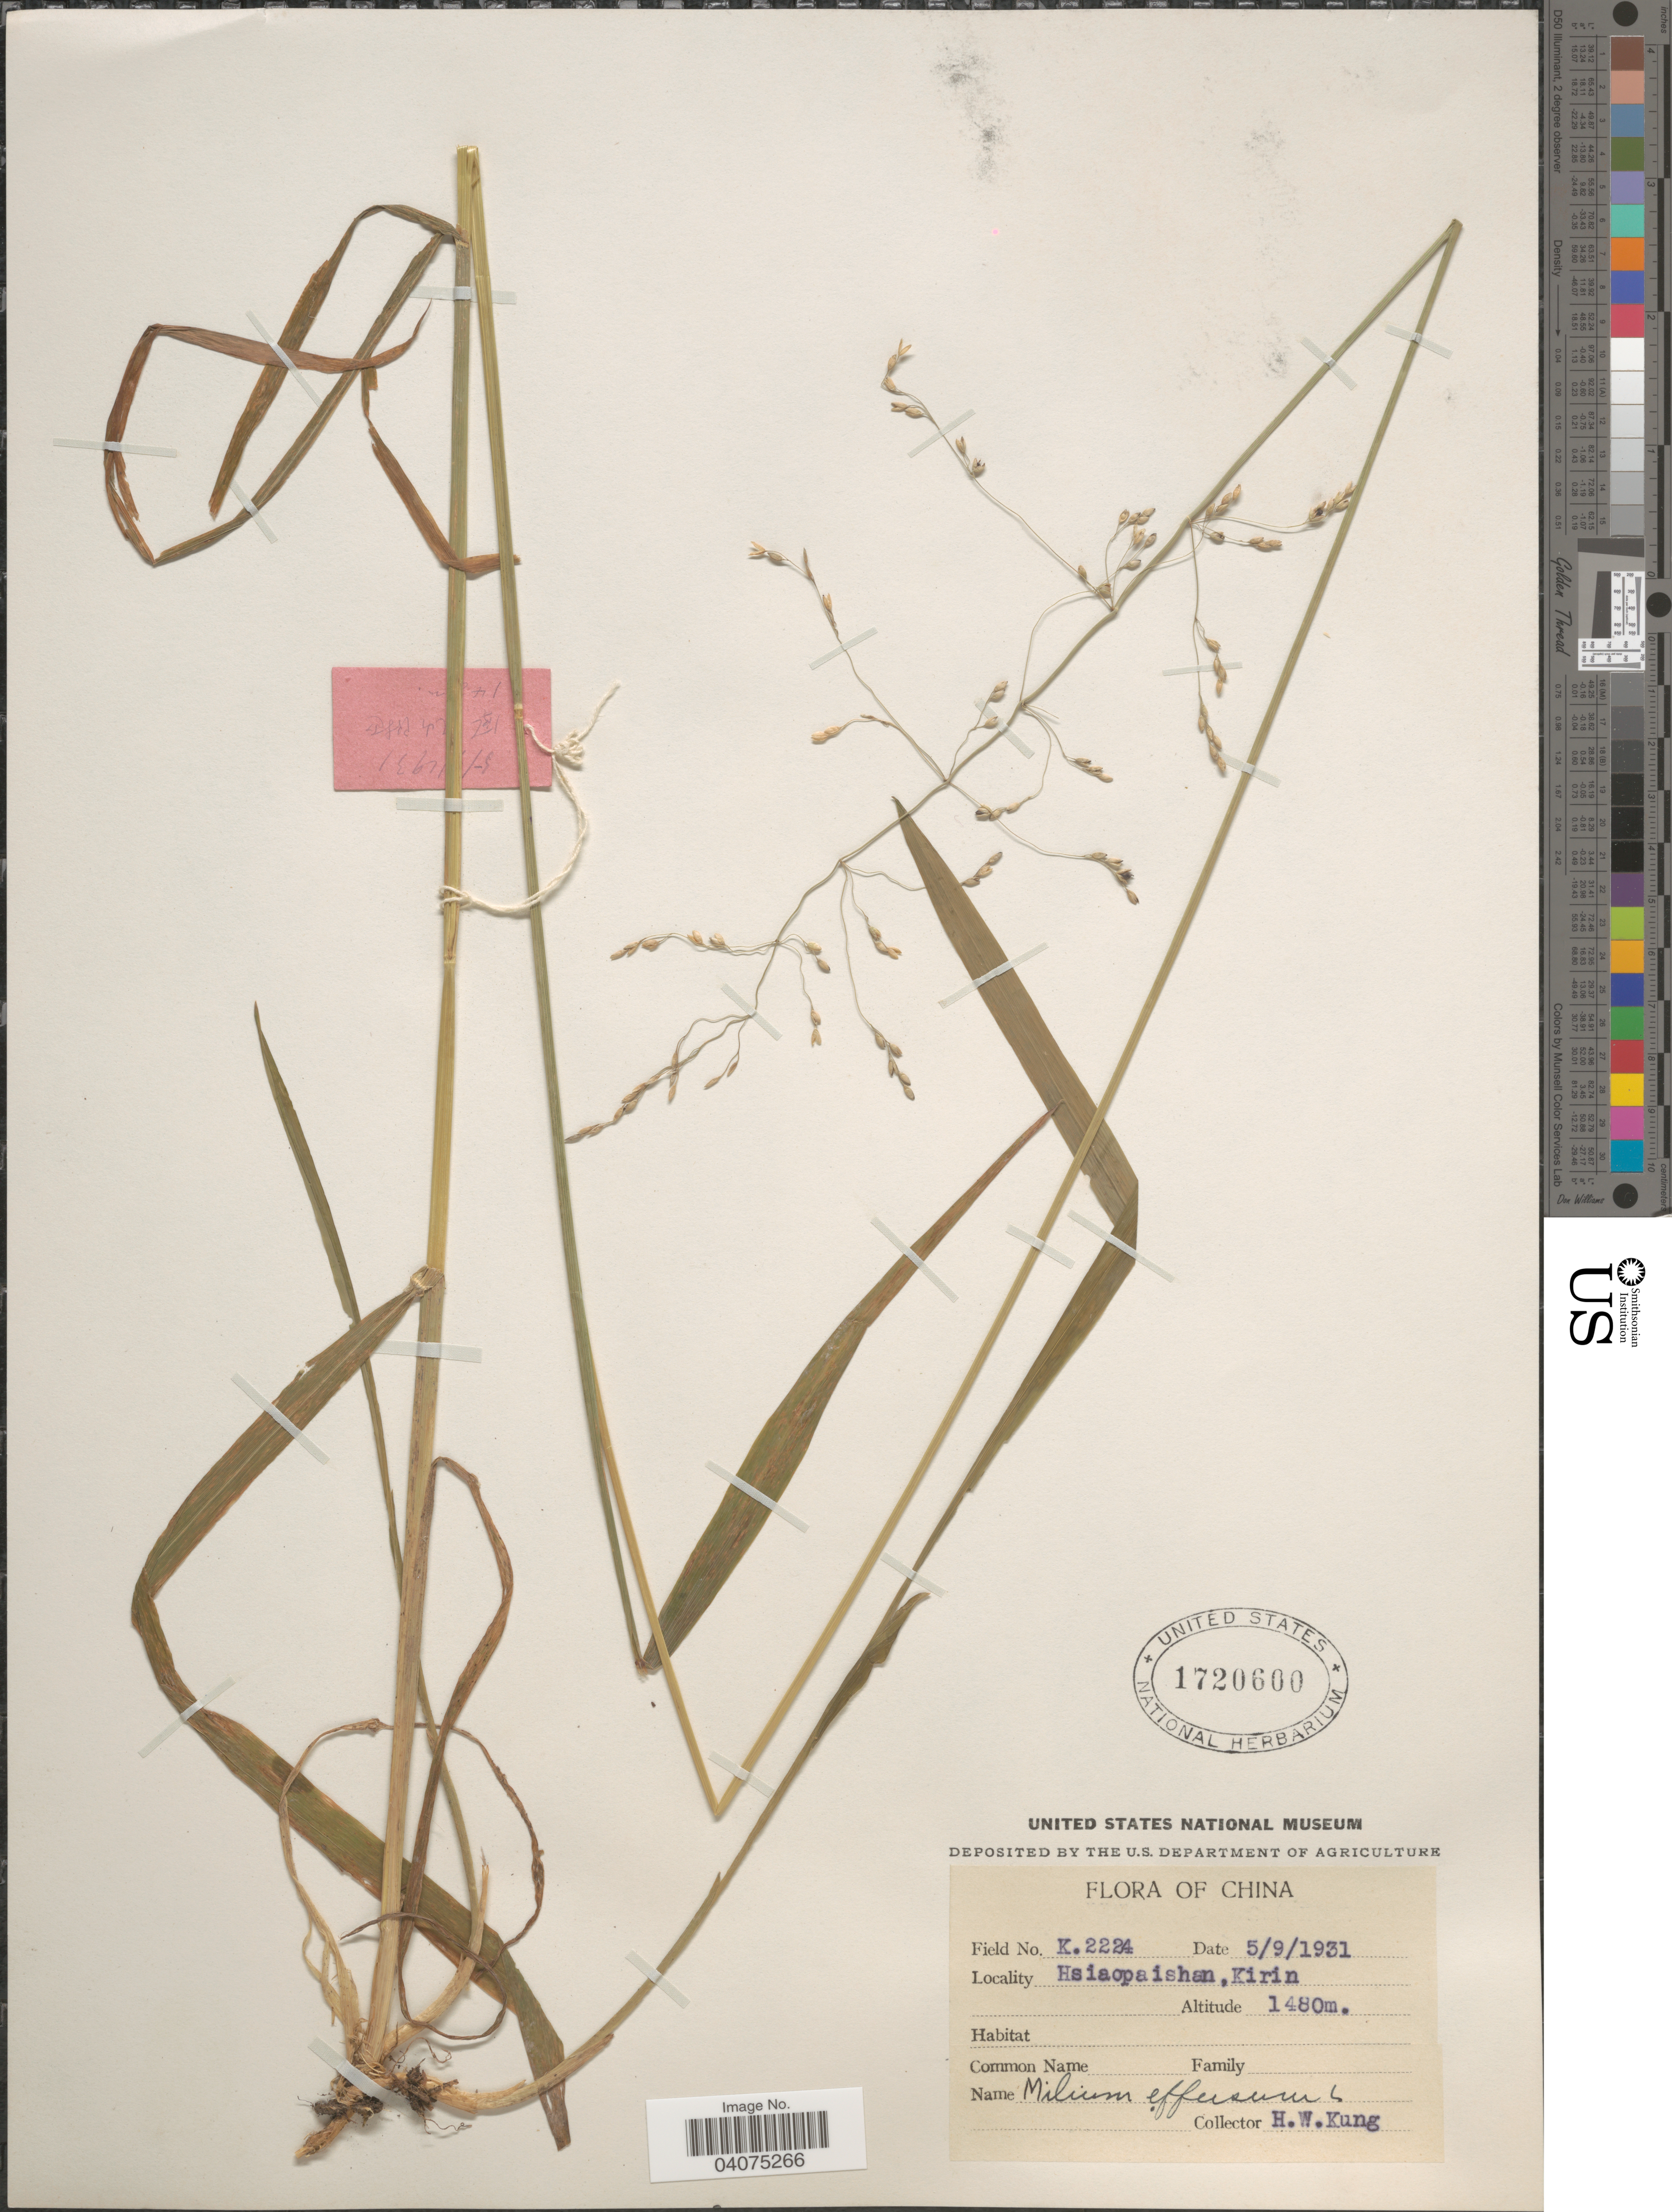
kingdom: Plantae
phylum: Tracheophyta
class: Liliopsida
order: Poales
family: Poaceae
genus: Milium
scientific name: Milium effusum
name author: L.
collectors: H. Kung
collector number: K2224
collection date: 1931-09-05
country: China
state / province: Jilin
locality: Hsiaopaishan.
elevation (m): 1480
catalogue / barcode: US 1720600